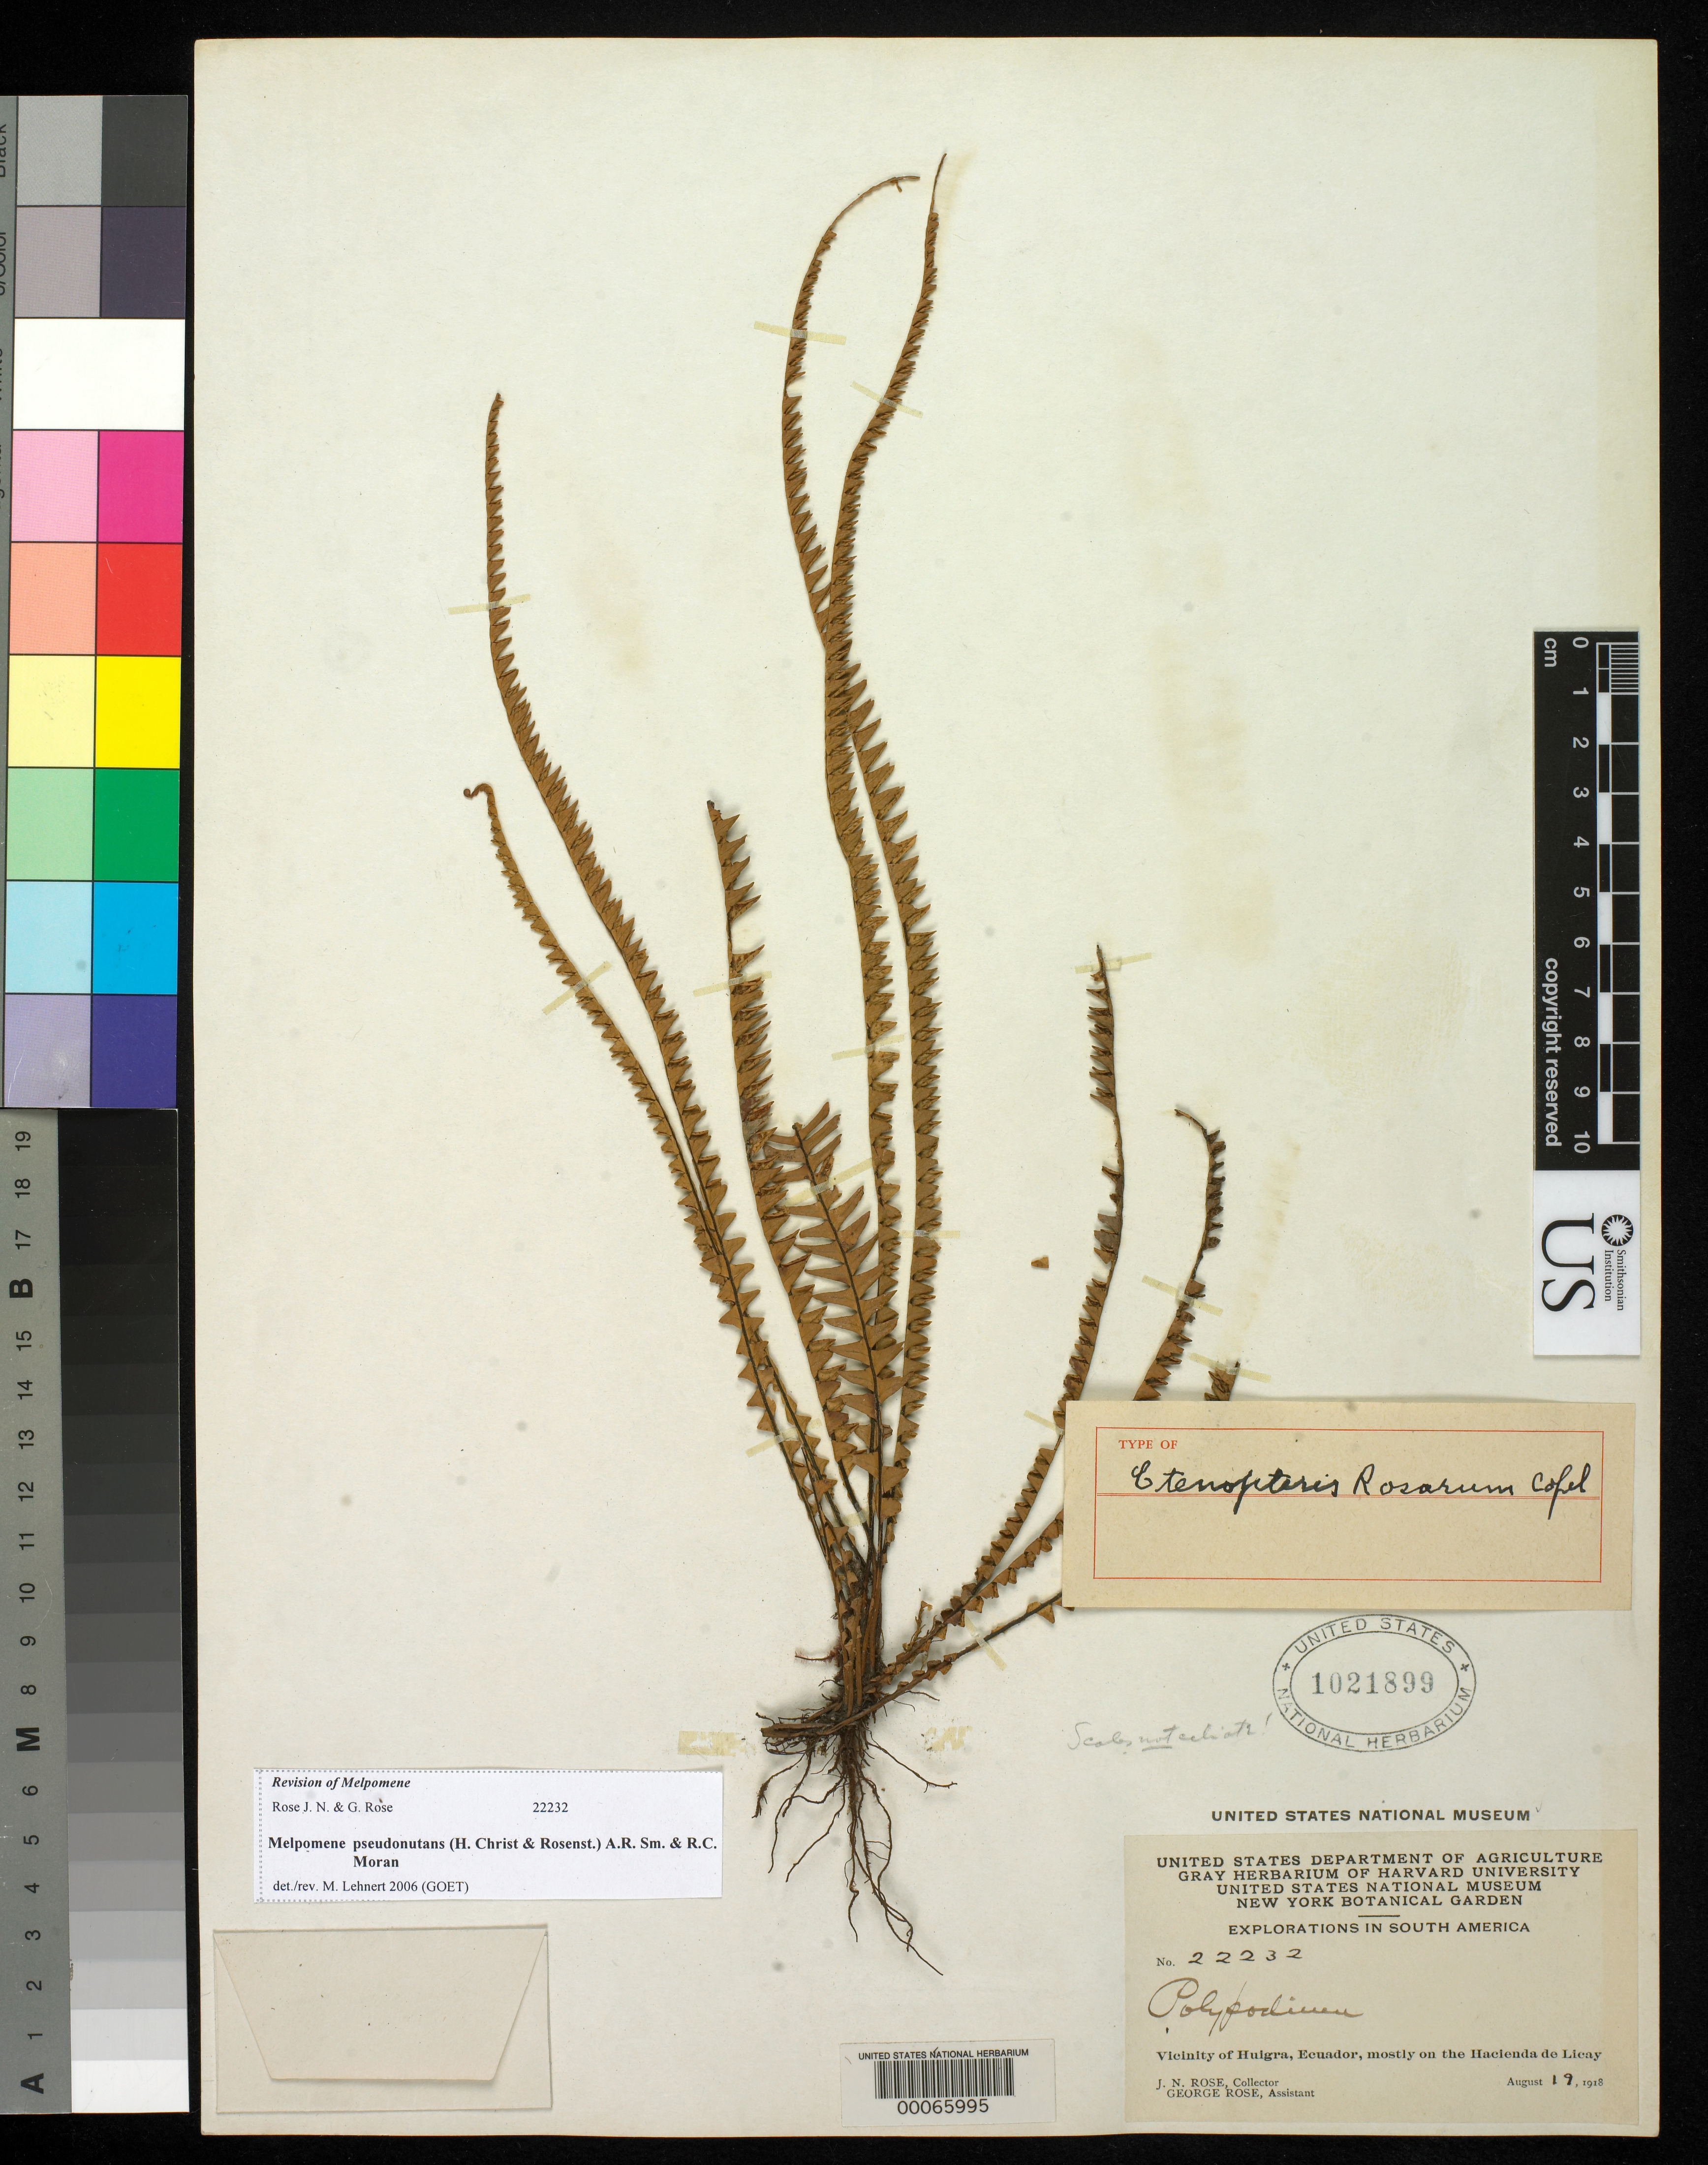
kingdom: Plantae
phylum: Tracheophyta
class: Polypodiopsida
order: Polypodiales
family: Polypodiaceae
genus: Ctenopteris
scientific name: Ctenopteris rosarum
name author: Copel.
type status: Holotype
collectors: J. N. Rose & G. Rose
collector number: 22232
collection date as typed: August 19, 1918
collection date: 1918-08-19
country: Ecuador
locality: Vicinity of Huigra, mostly on Hacienda de Limay.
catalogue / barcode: US 1021899